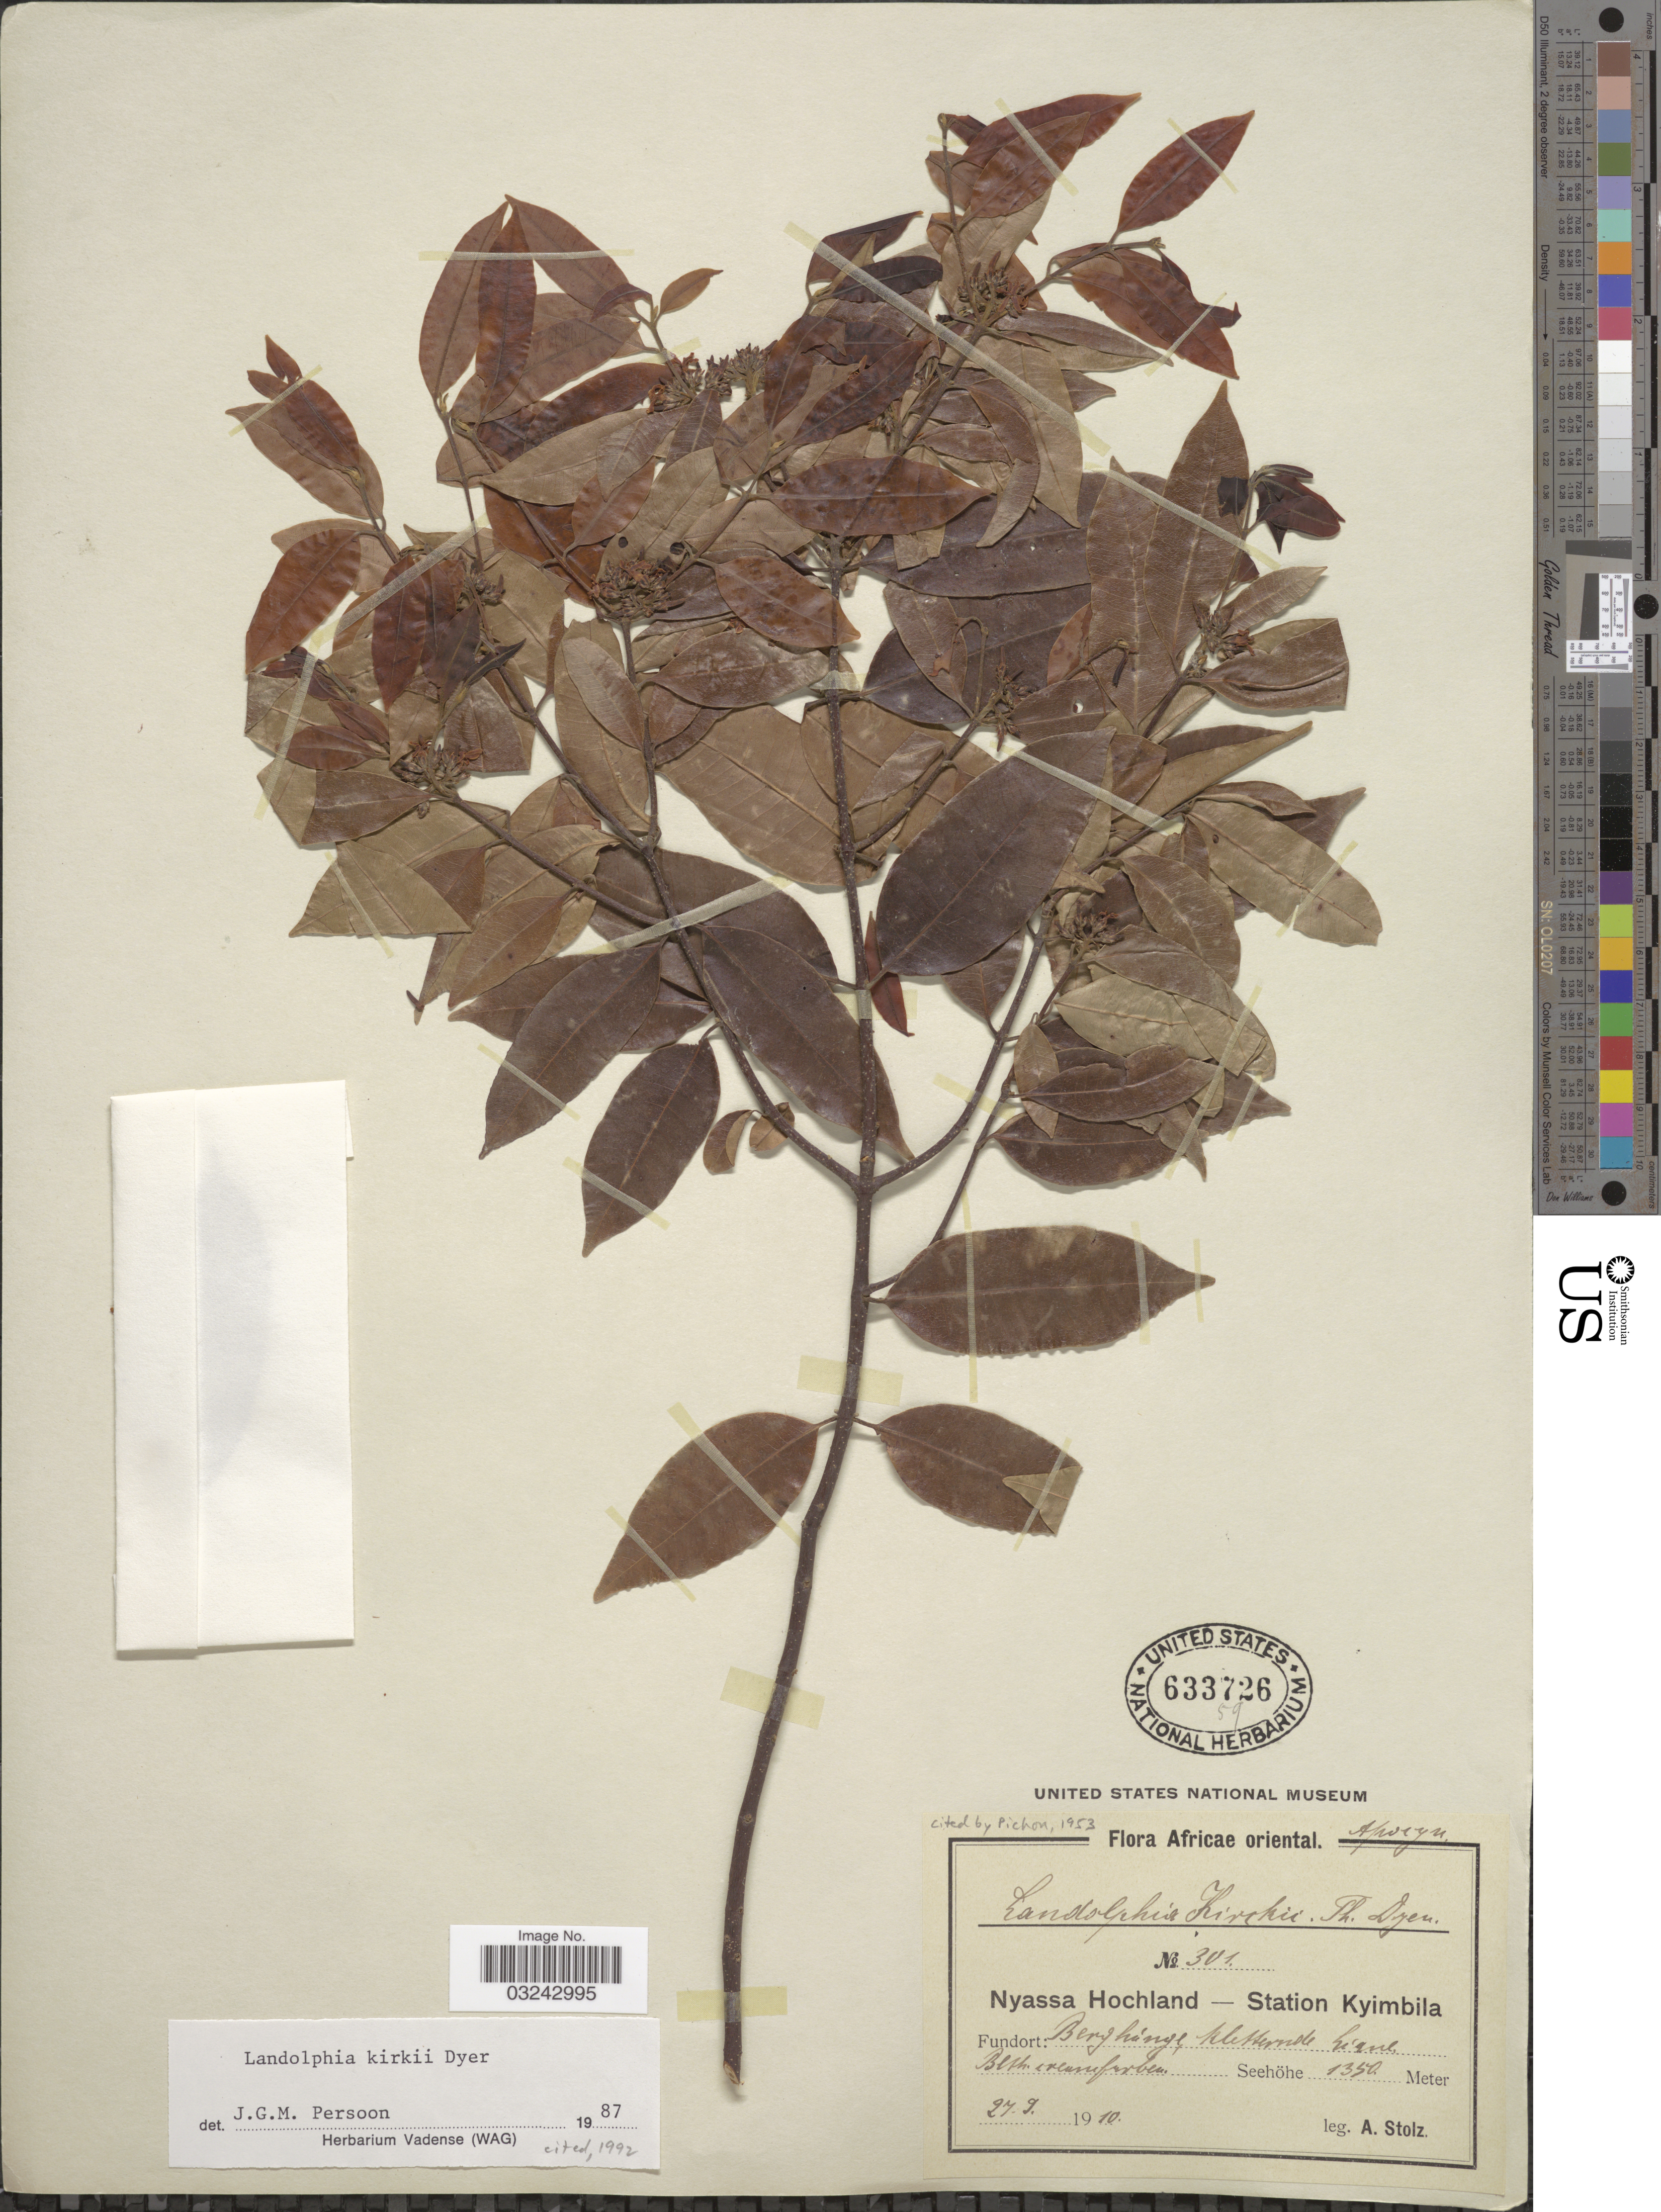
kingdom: Plantae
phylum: Tracheophyta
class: Magnoliopsida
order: Gentianales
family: Apocynaceae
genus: Landolphia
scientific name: Landolphia kirkii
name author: Dyer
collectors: A. Stolz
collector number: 301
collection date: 1910-09-27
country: Tanzania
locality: Africae oriental, Nyassa Hochland - Station Kyimbila.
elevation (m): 1350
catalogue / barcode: US 633726